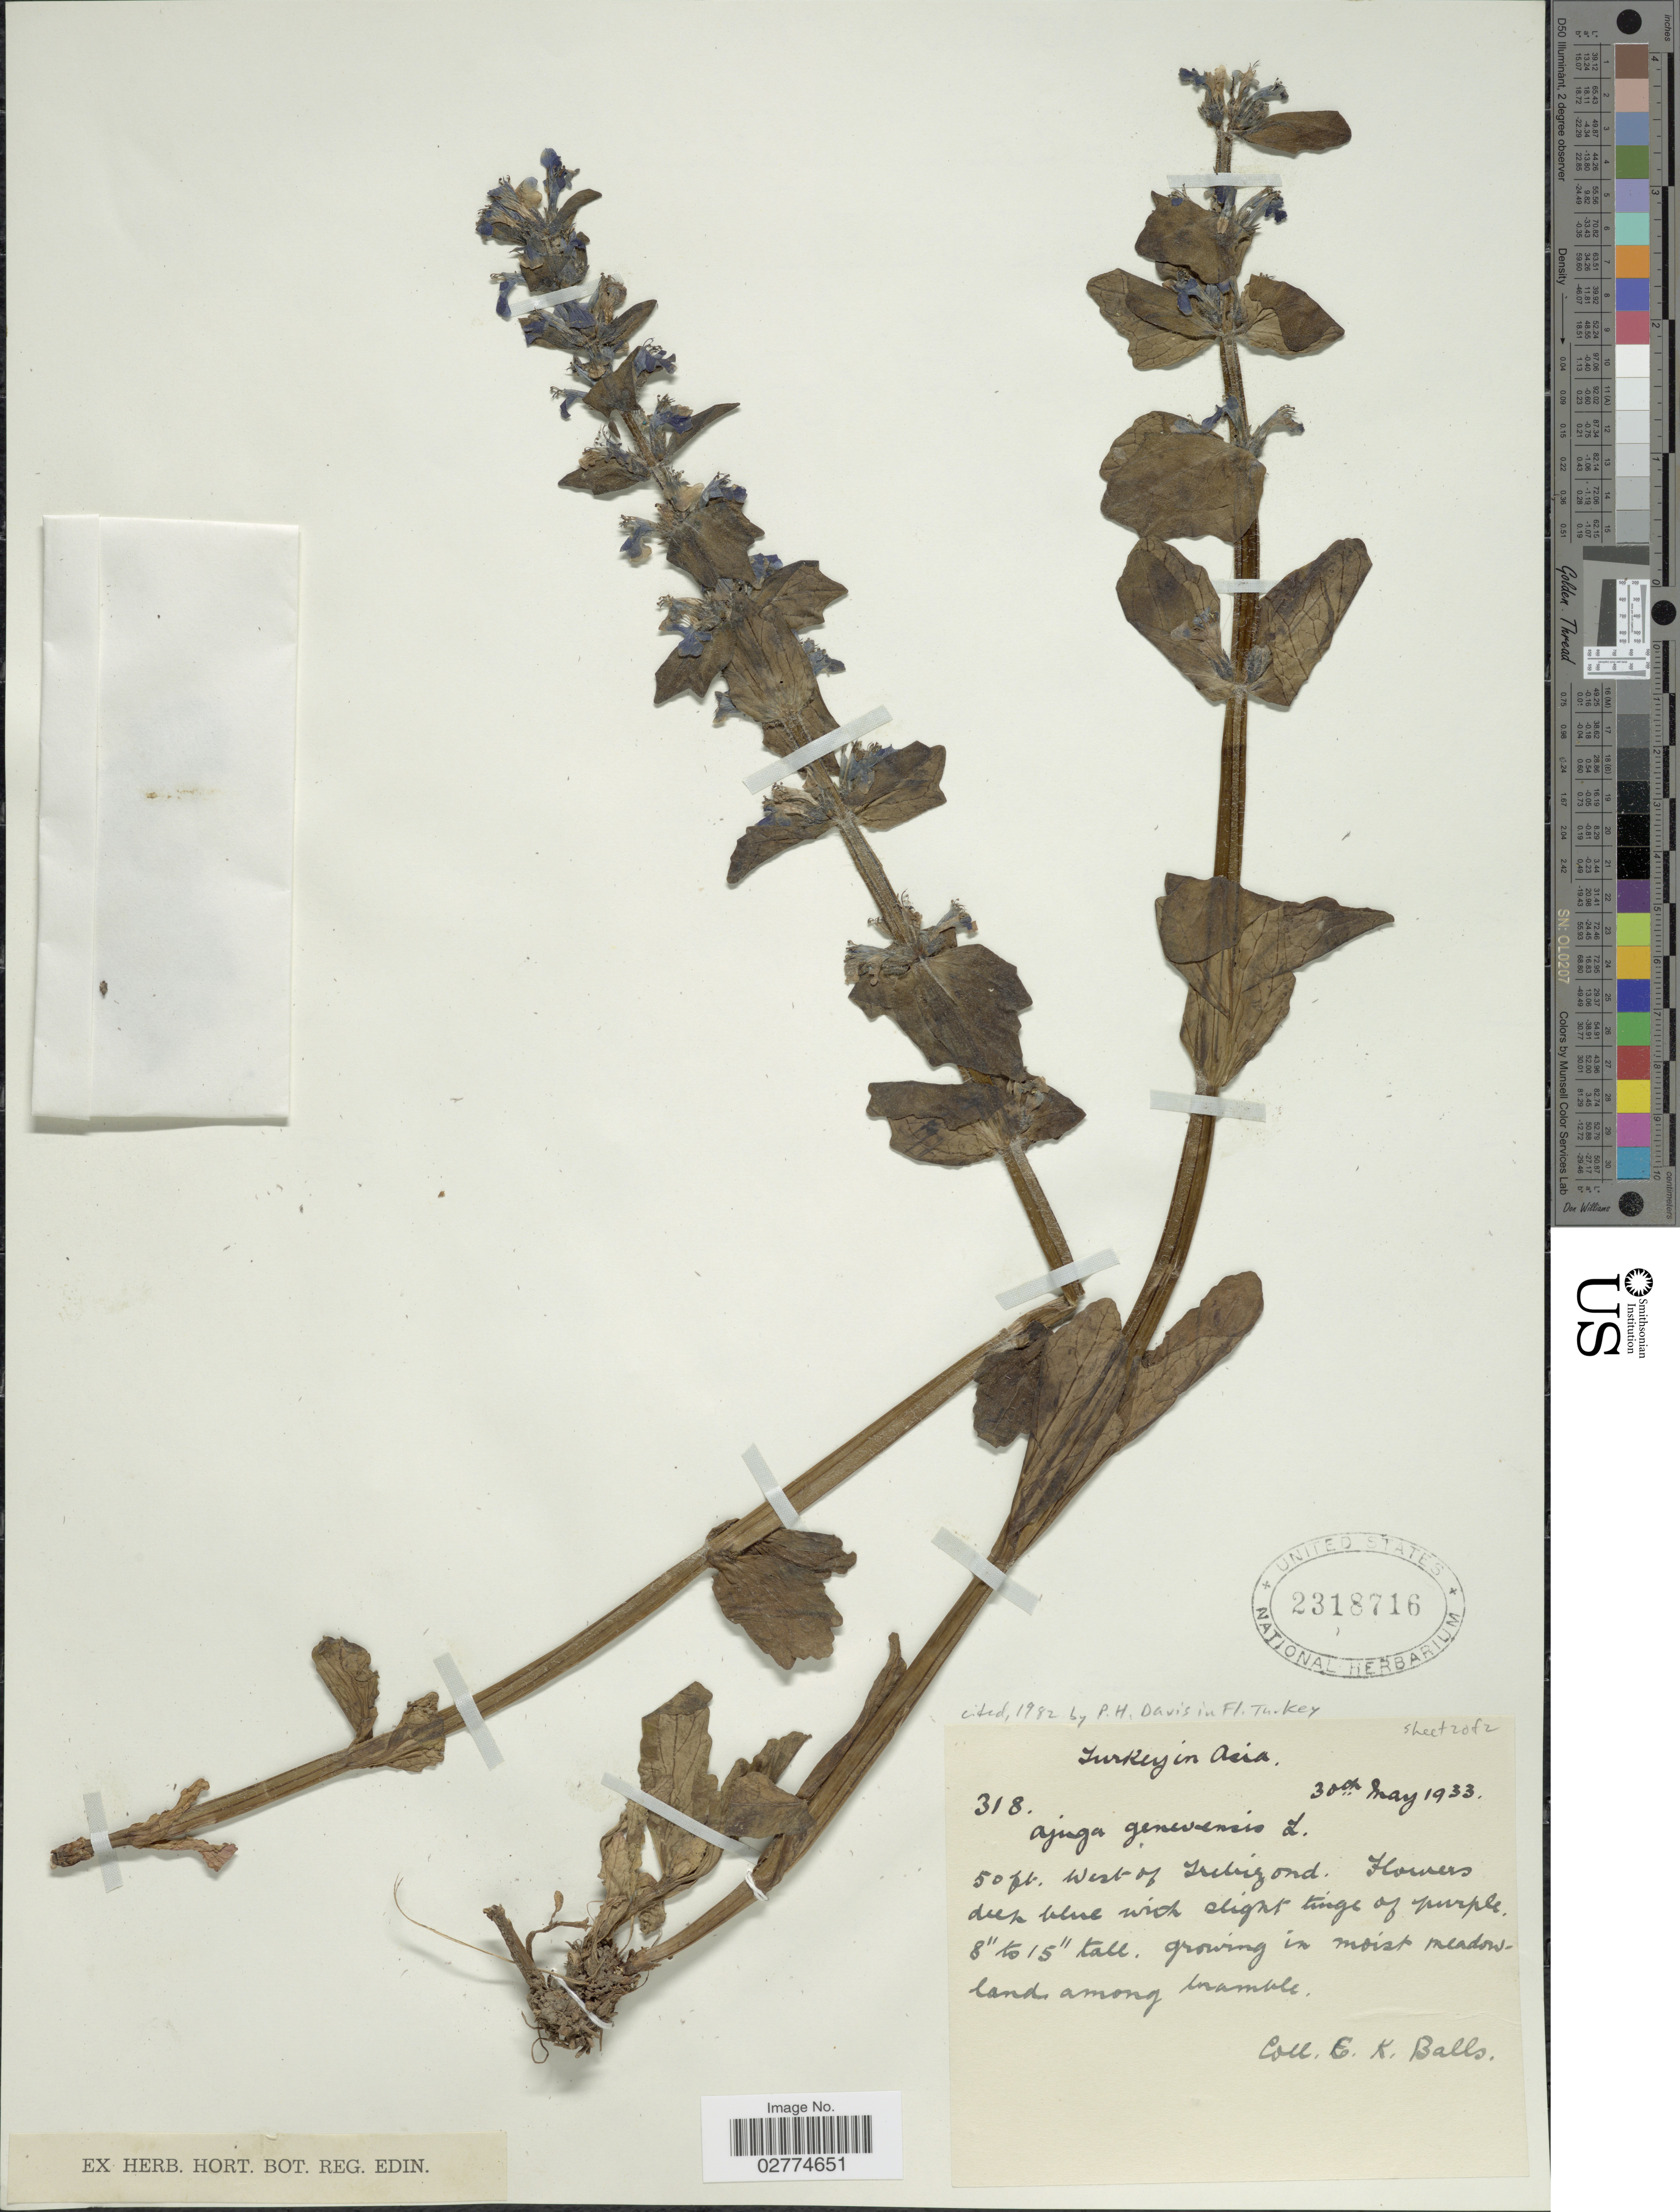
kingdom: Plantae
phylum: Tracheophyta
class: Magnoliopsida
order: Lamiales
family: Lamiaceae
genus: Ajuga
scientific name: Ajuga genevensis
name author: L.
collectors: E. K. Balls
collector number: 318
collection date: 1933-05-30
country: Turkey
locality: Turkey in Asia. West of Trebizond.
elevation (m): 15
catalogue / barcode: US 2318716